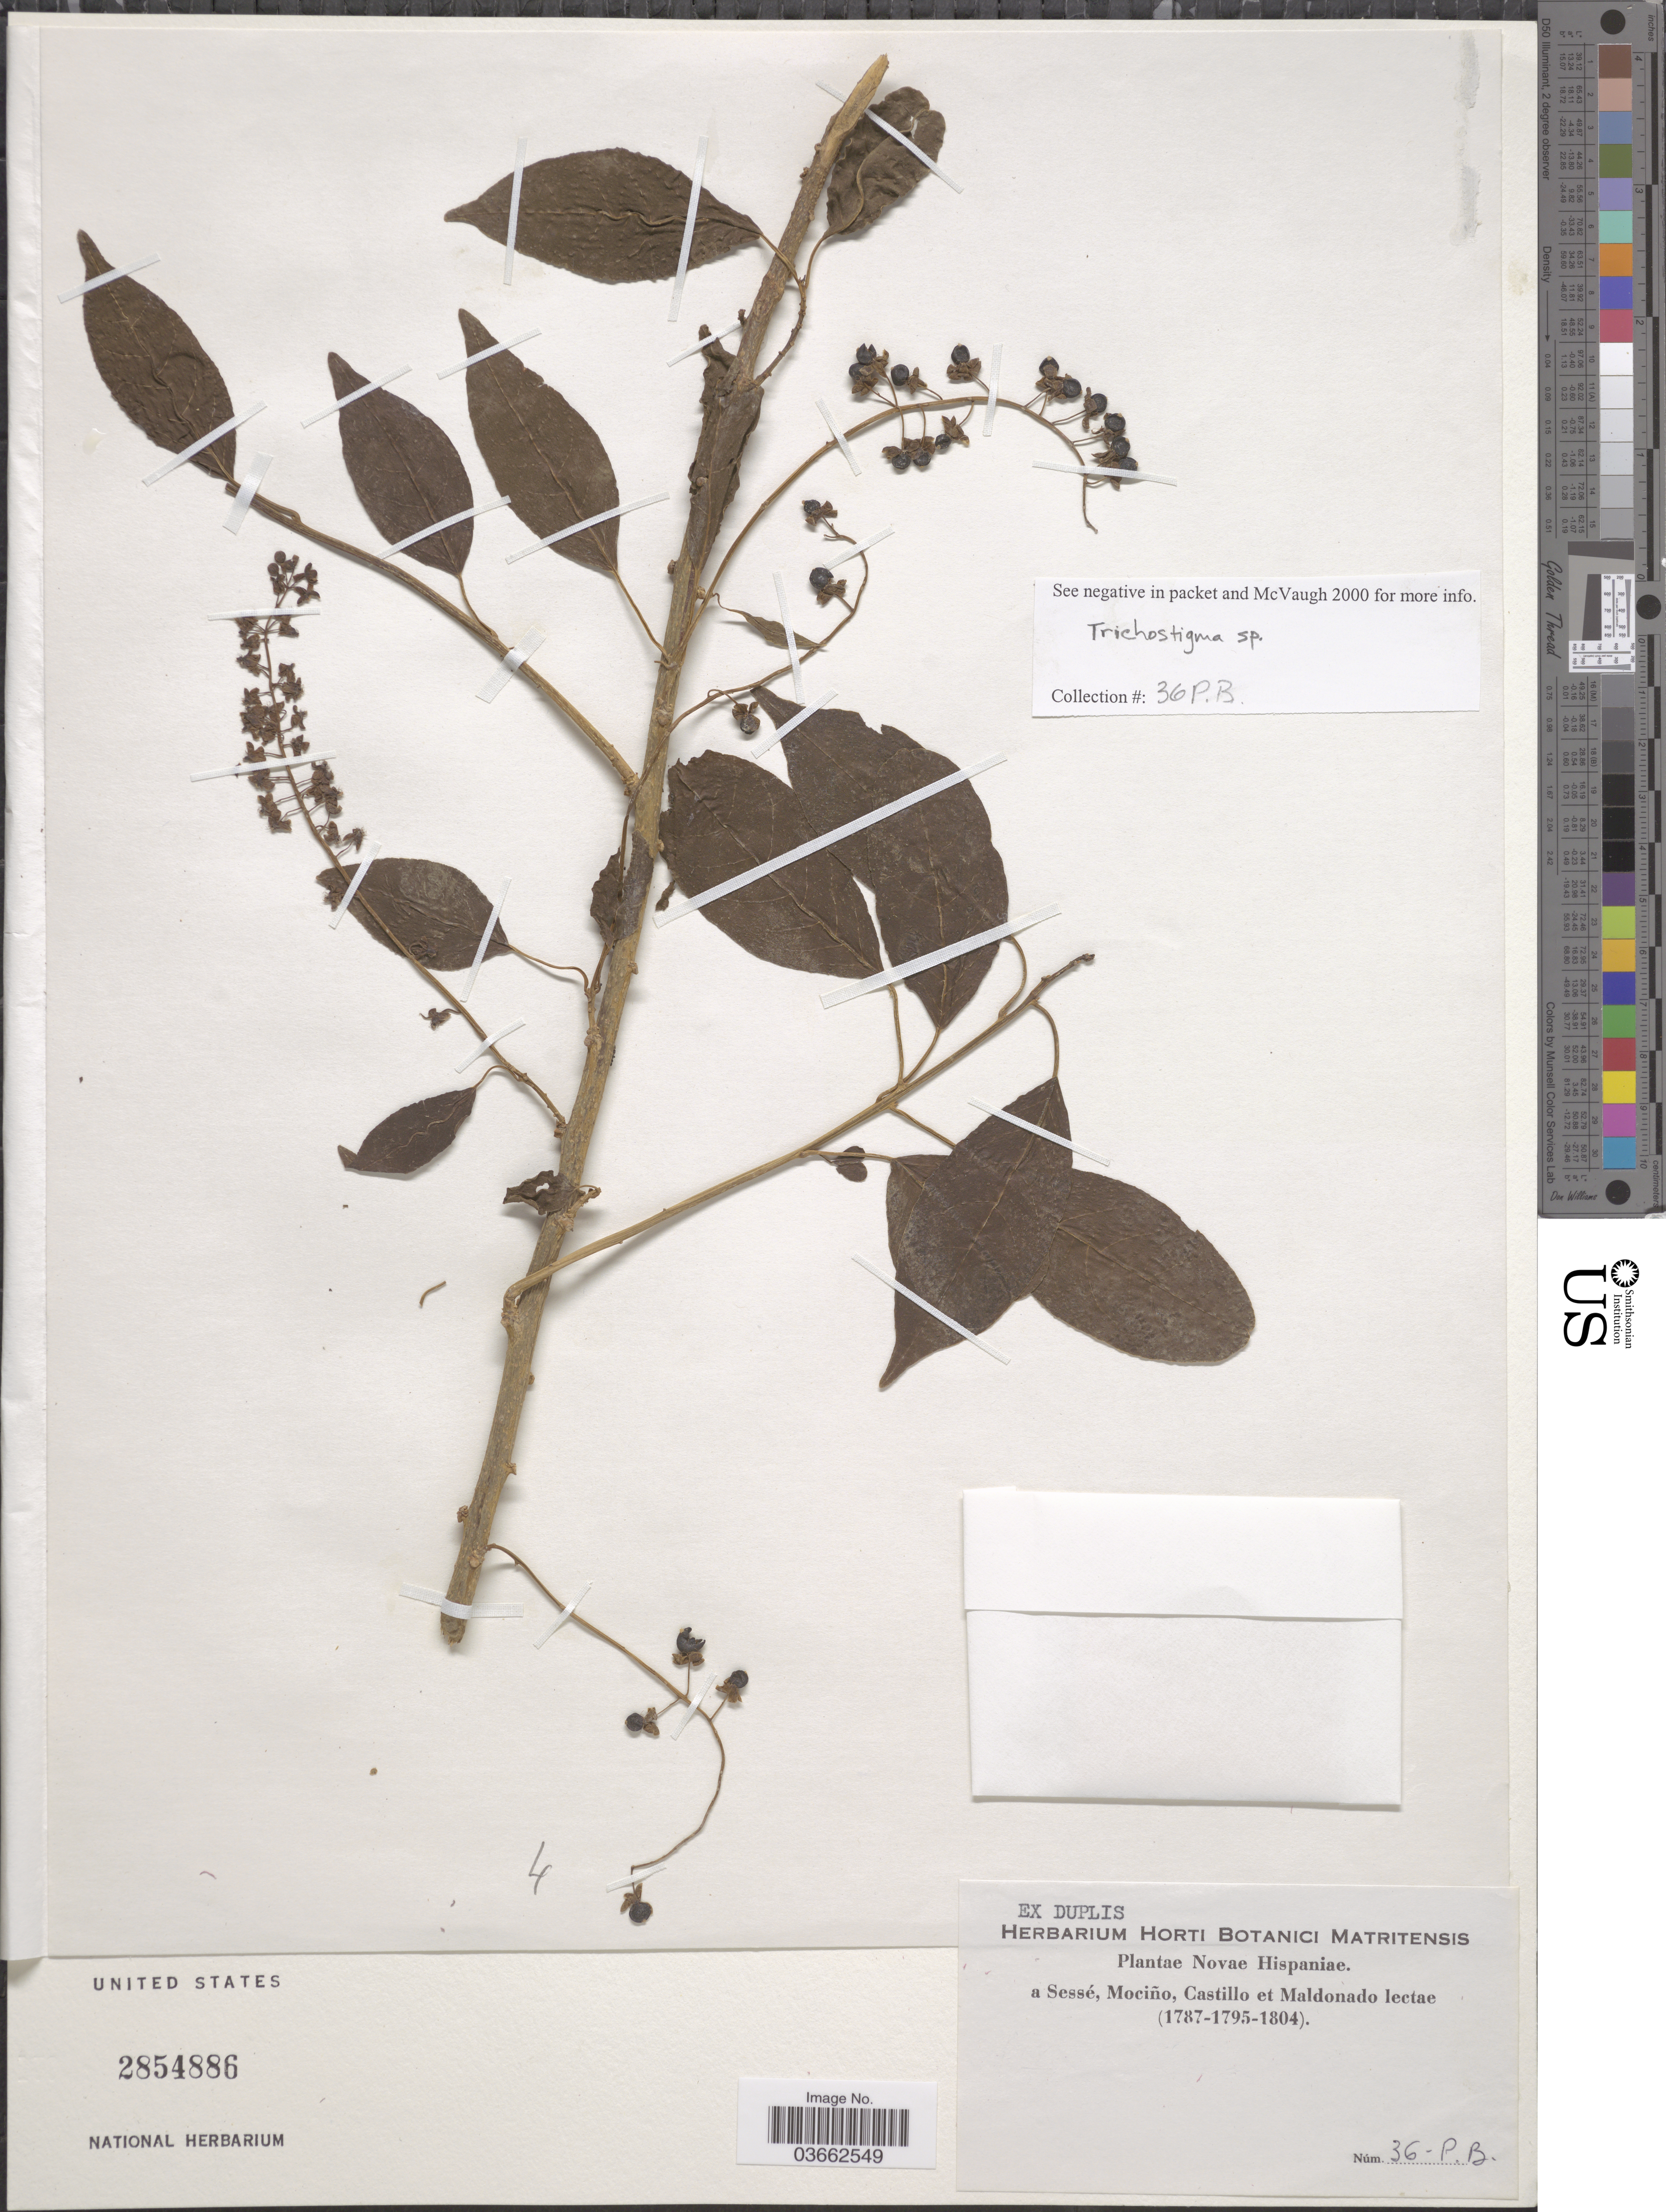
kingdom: Plantae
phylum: Tracheophyta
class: Magnoliopsida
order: Caryophyllales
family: Phytolaccaceae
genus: Trichostigma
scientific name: Trichostigma sp.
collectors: Sessé, --, Mociño, Castillo, -- & Maldonado, --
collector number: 36-PB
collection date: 1787/1804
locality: Novae Hispaniæ.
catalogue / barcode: US 2854886